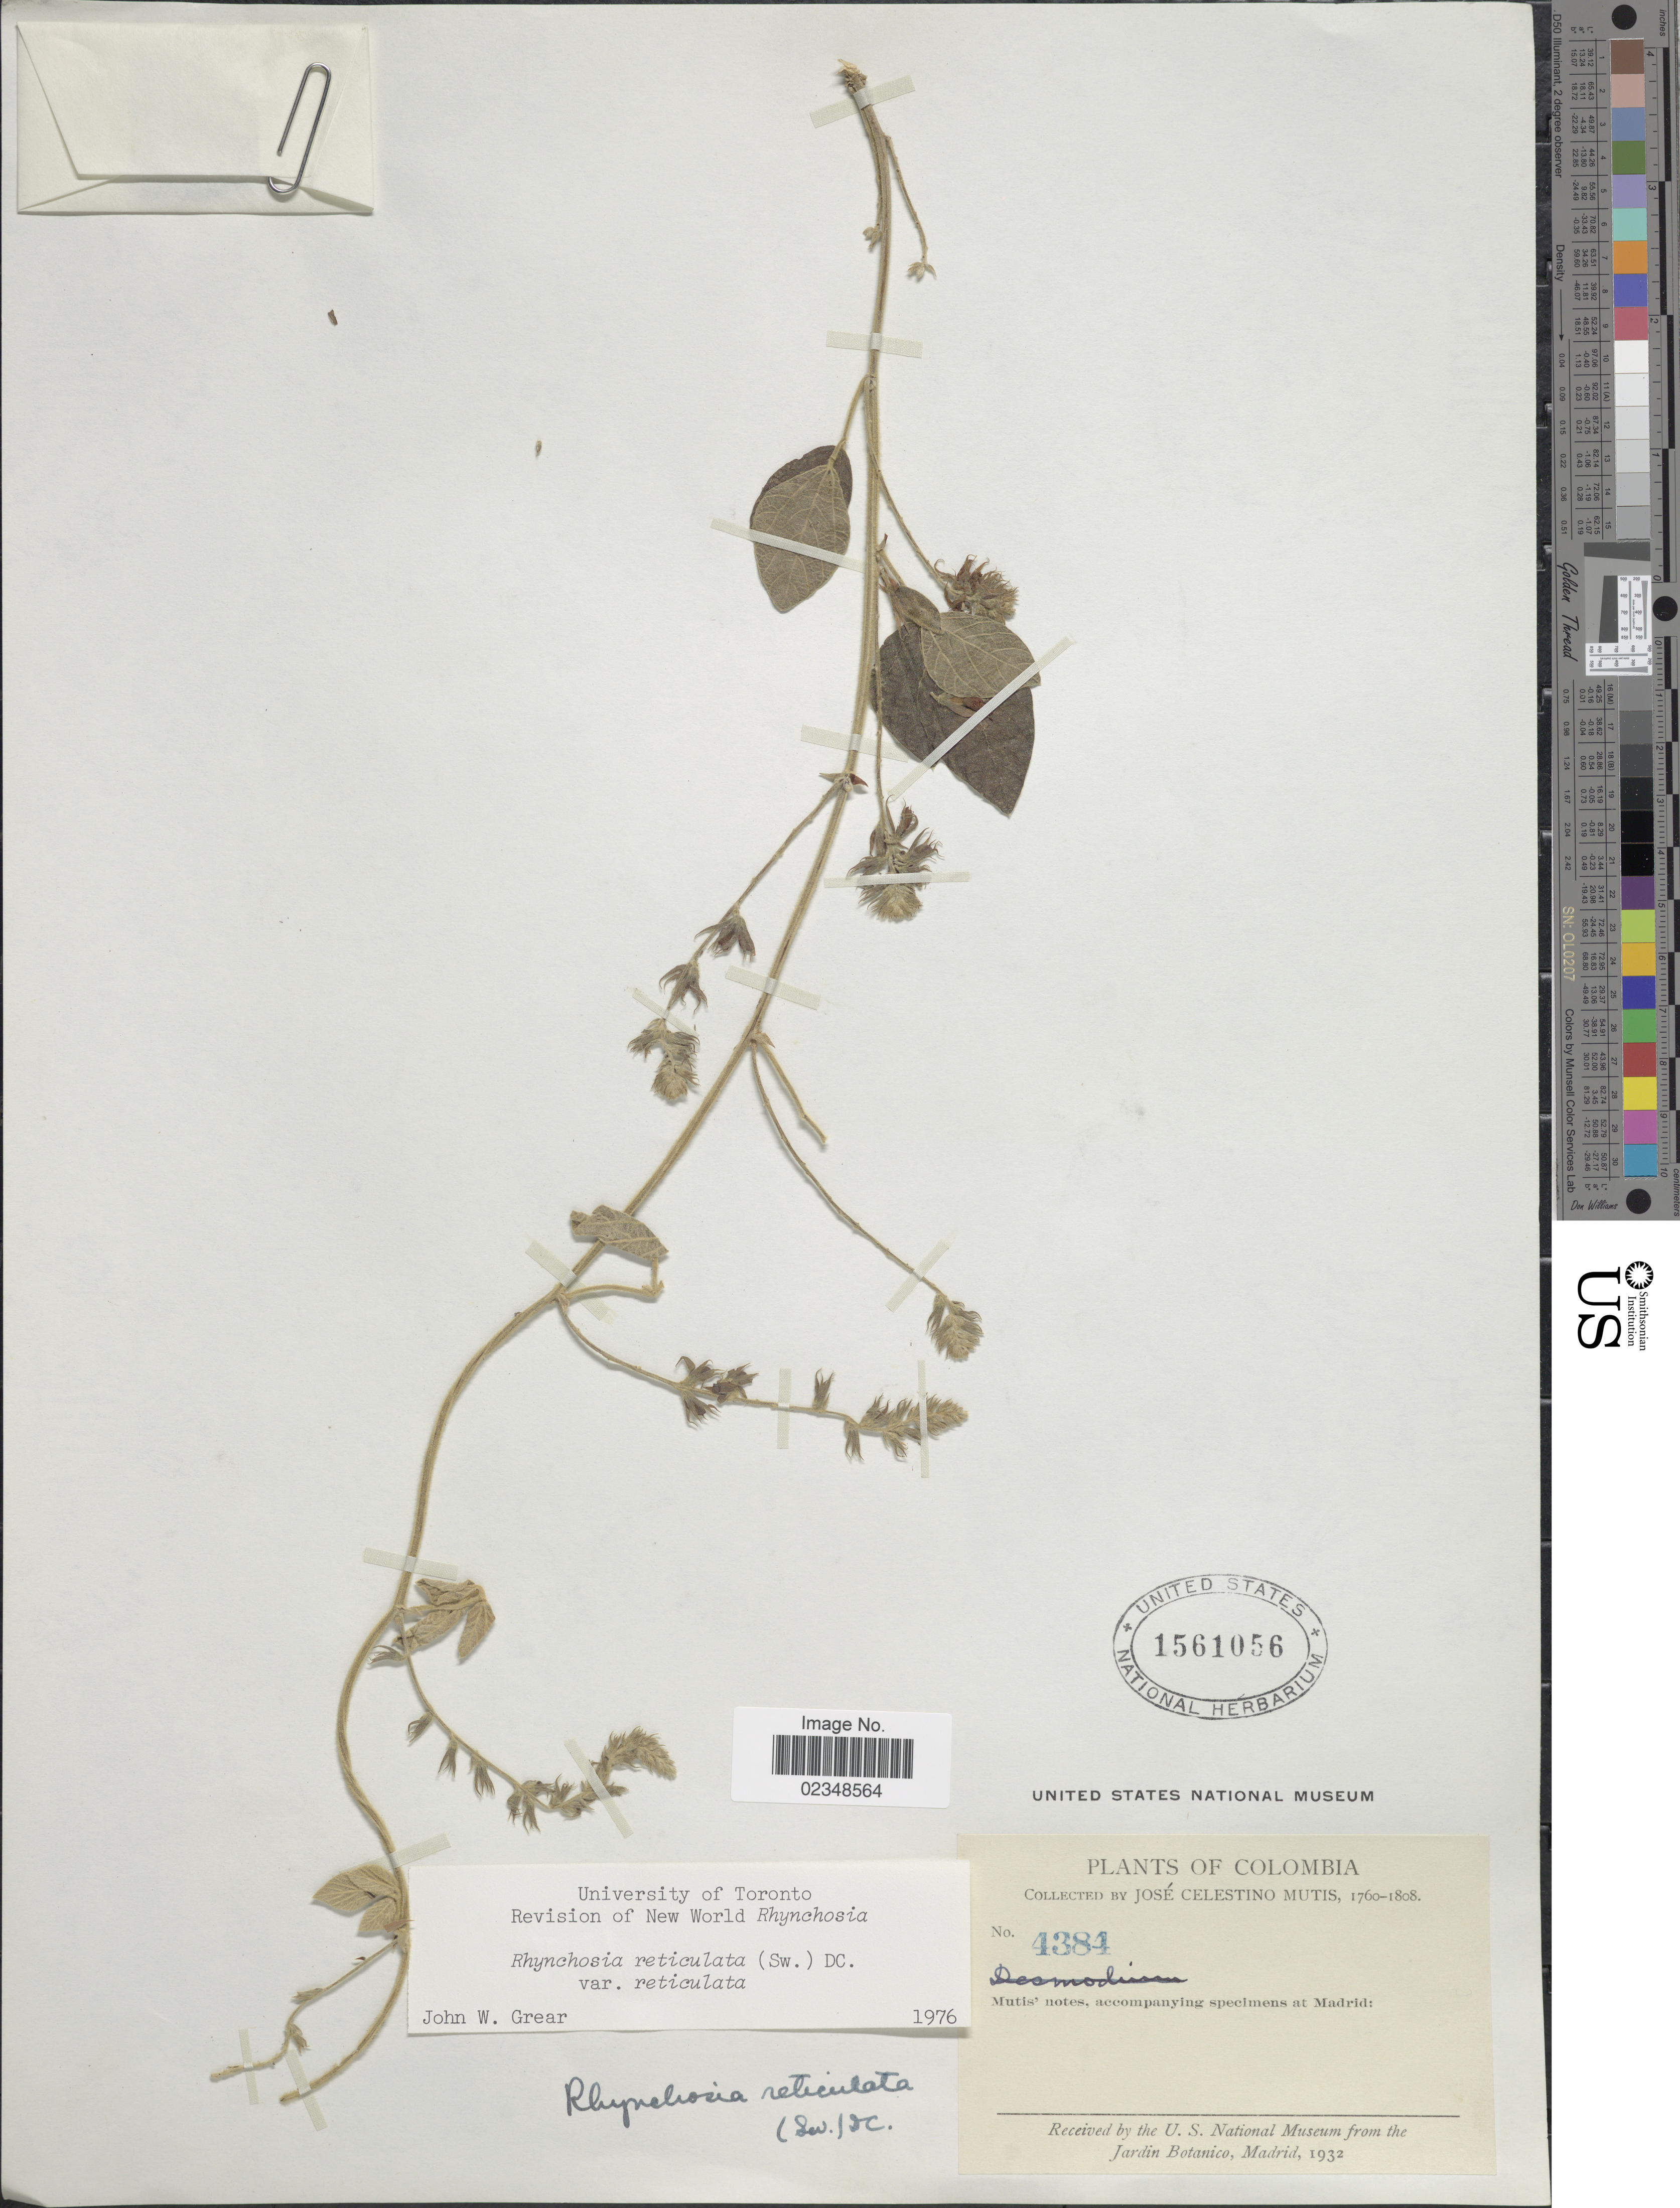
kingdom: Plantae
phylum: Tracheophyta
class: Magnoliopsida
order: Fabales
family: Fabaceae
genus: Rhynchosia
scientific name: Rhynchosia reticulata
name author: (Sw.) DC.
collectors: J. C. B. Mutis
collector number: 4384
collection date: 1760/1808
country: Colombia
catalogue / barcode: US 1561056